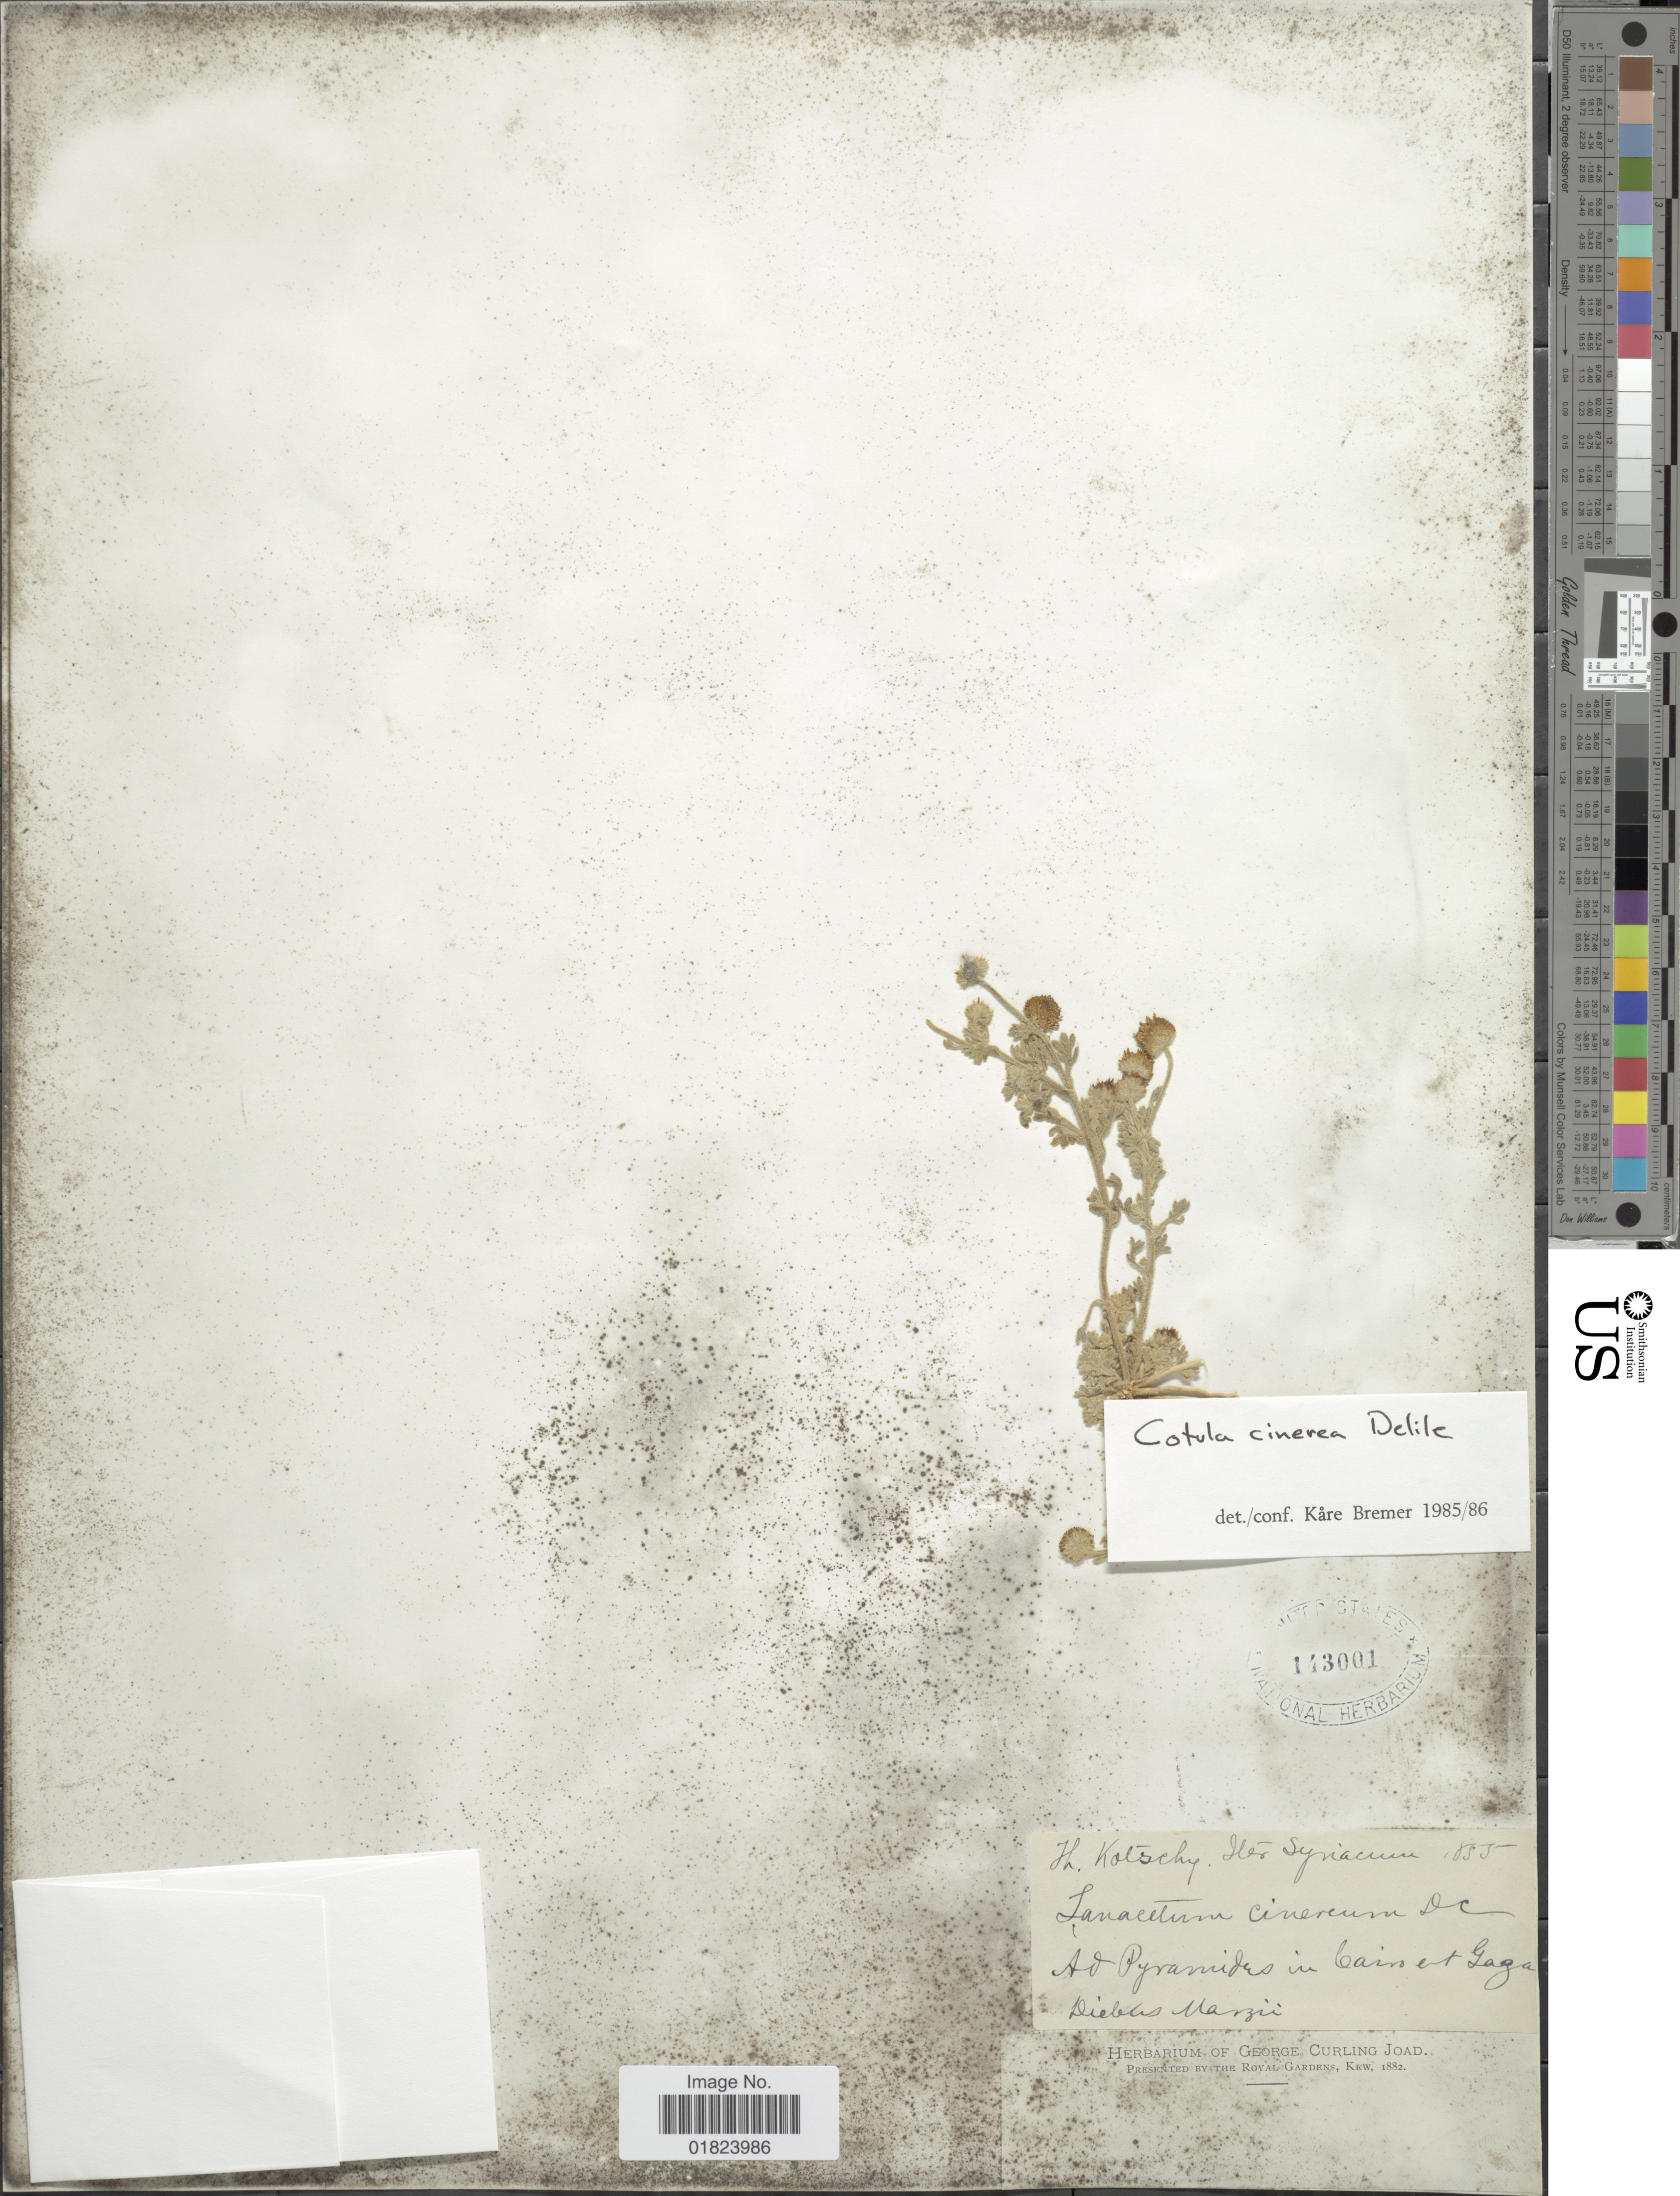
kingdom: Plantae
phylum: Tracheophyta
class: Magnoliopsida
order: Asterales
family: Asteraceae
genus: Cotula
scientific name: Cotula cinerea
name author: Delile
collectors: K. G. Kotschy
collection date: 1855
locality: Ad Pyramidas in bains et Gaga Diebus Marzii. [interpreted]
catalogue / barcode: US 143001